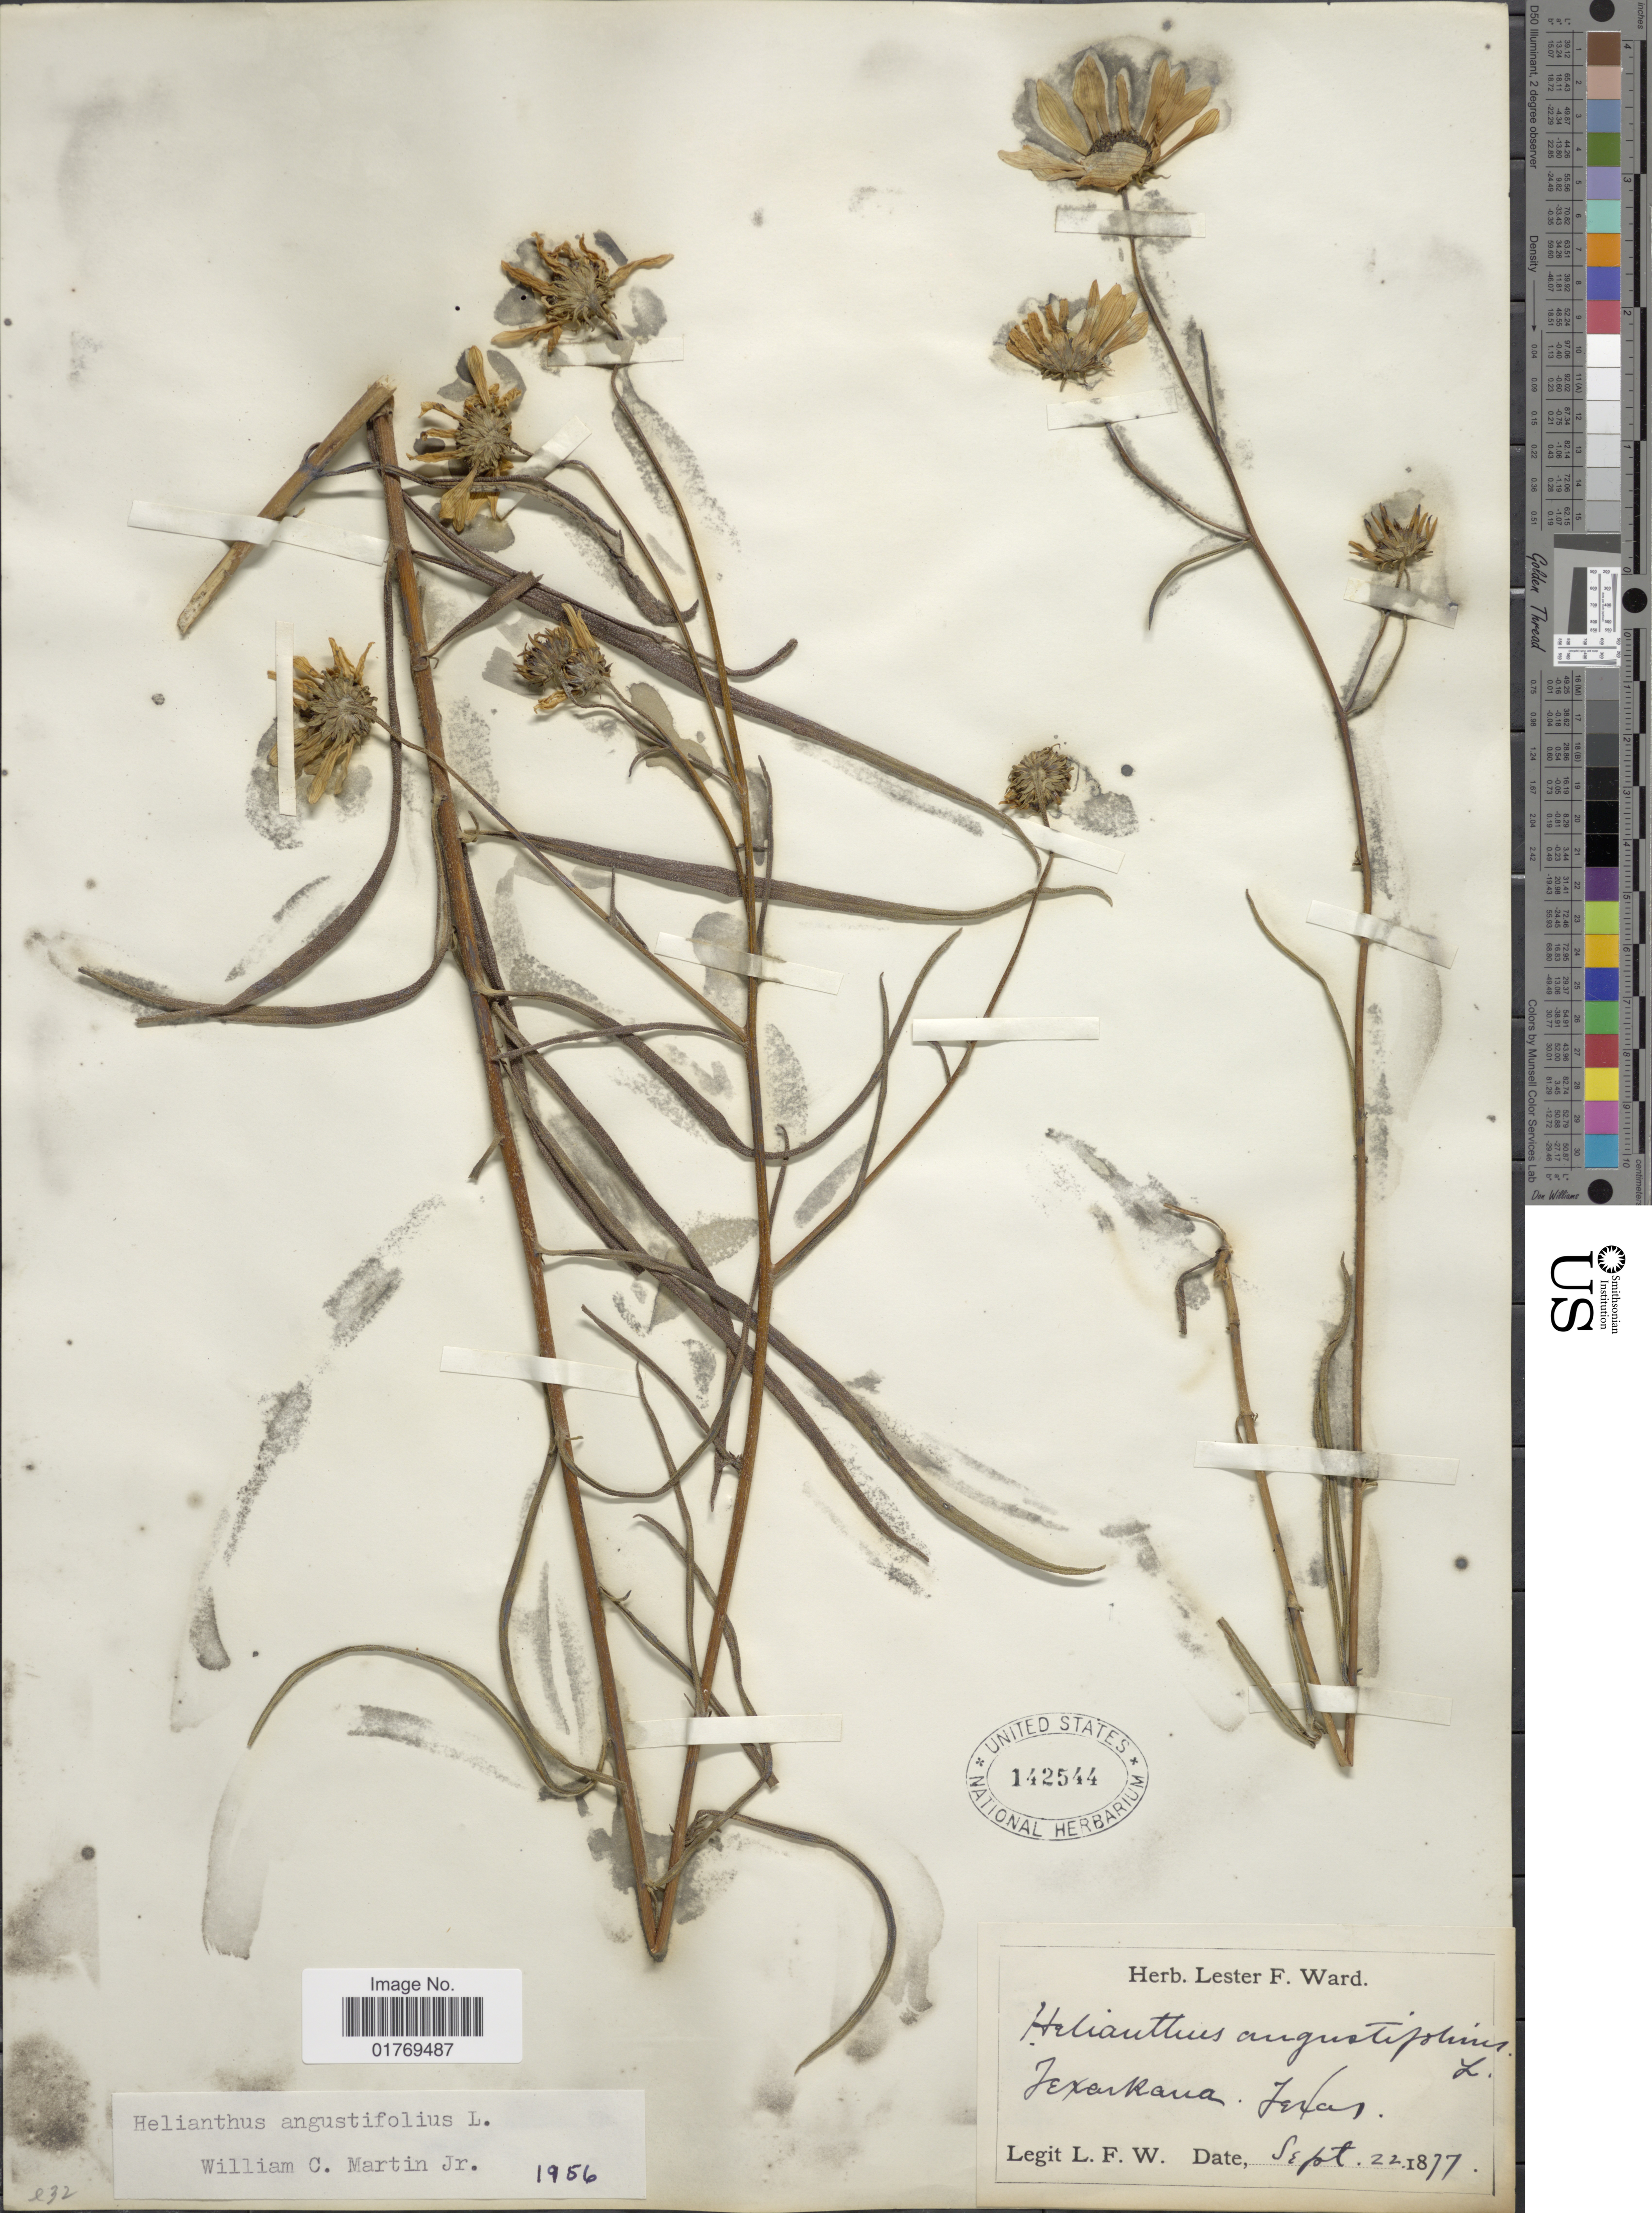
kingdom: Plantae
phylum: Tracheophyta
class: Magnoliopsida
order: Asterales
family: Asteraceae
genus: Helianthus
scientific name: Helianthus angustifolius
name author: L.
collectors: L. F. Ward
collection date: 1877-09-22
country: United States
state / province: Texas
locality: Texarkana, Texas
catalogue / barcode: US 142544